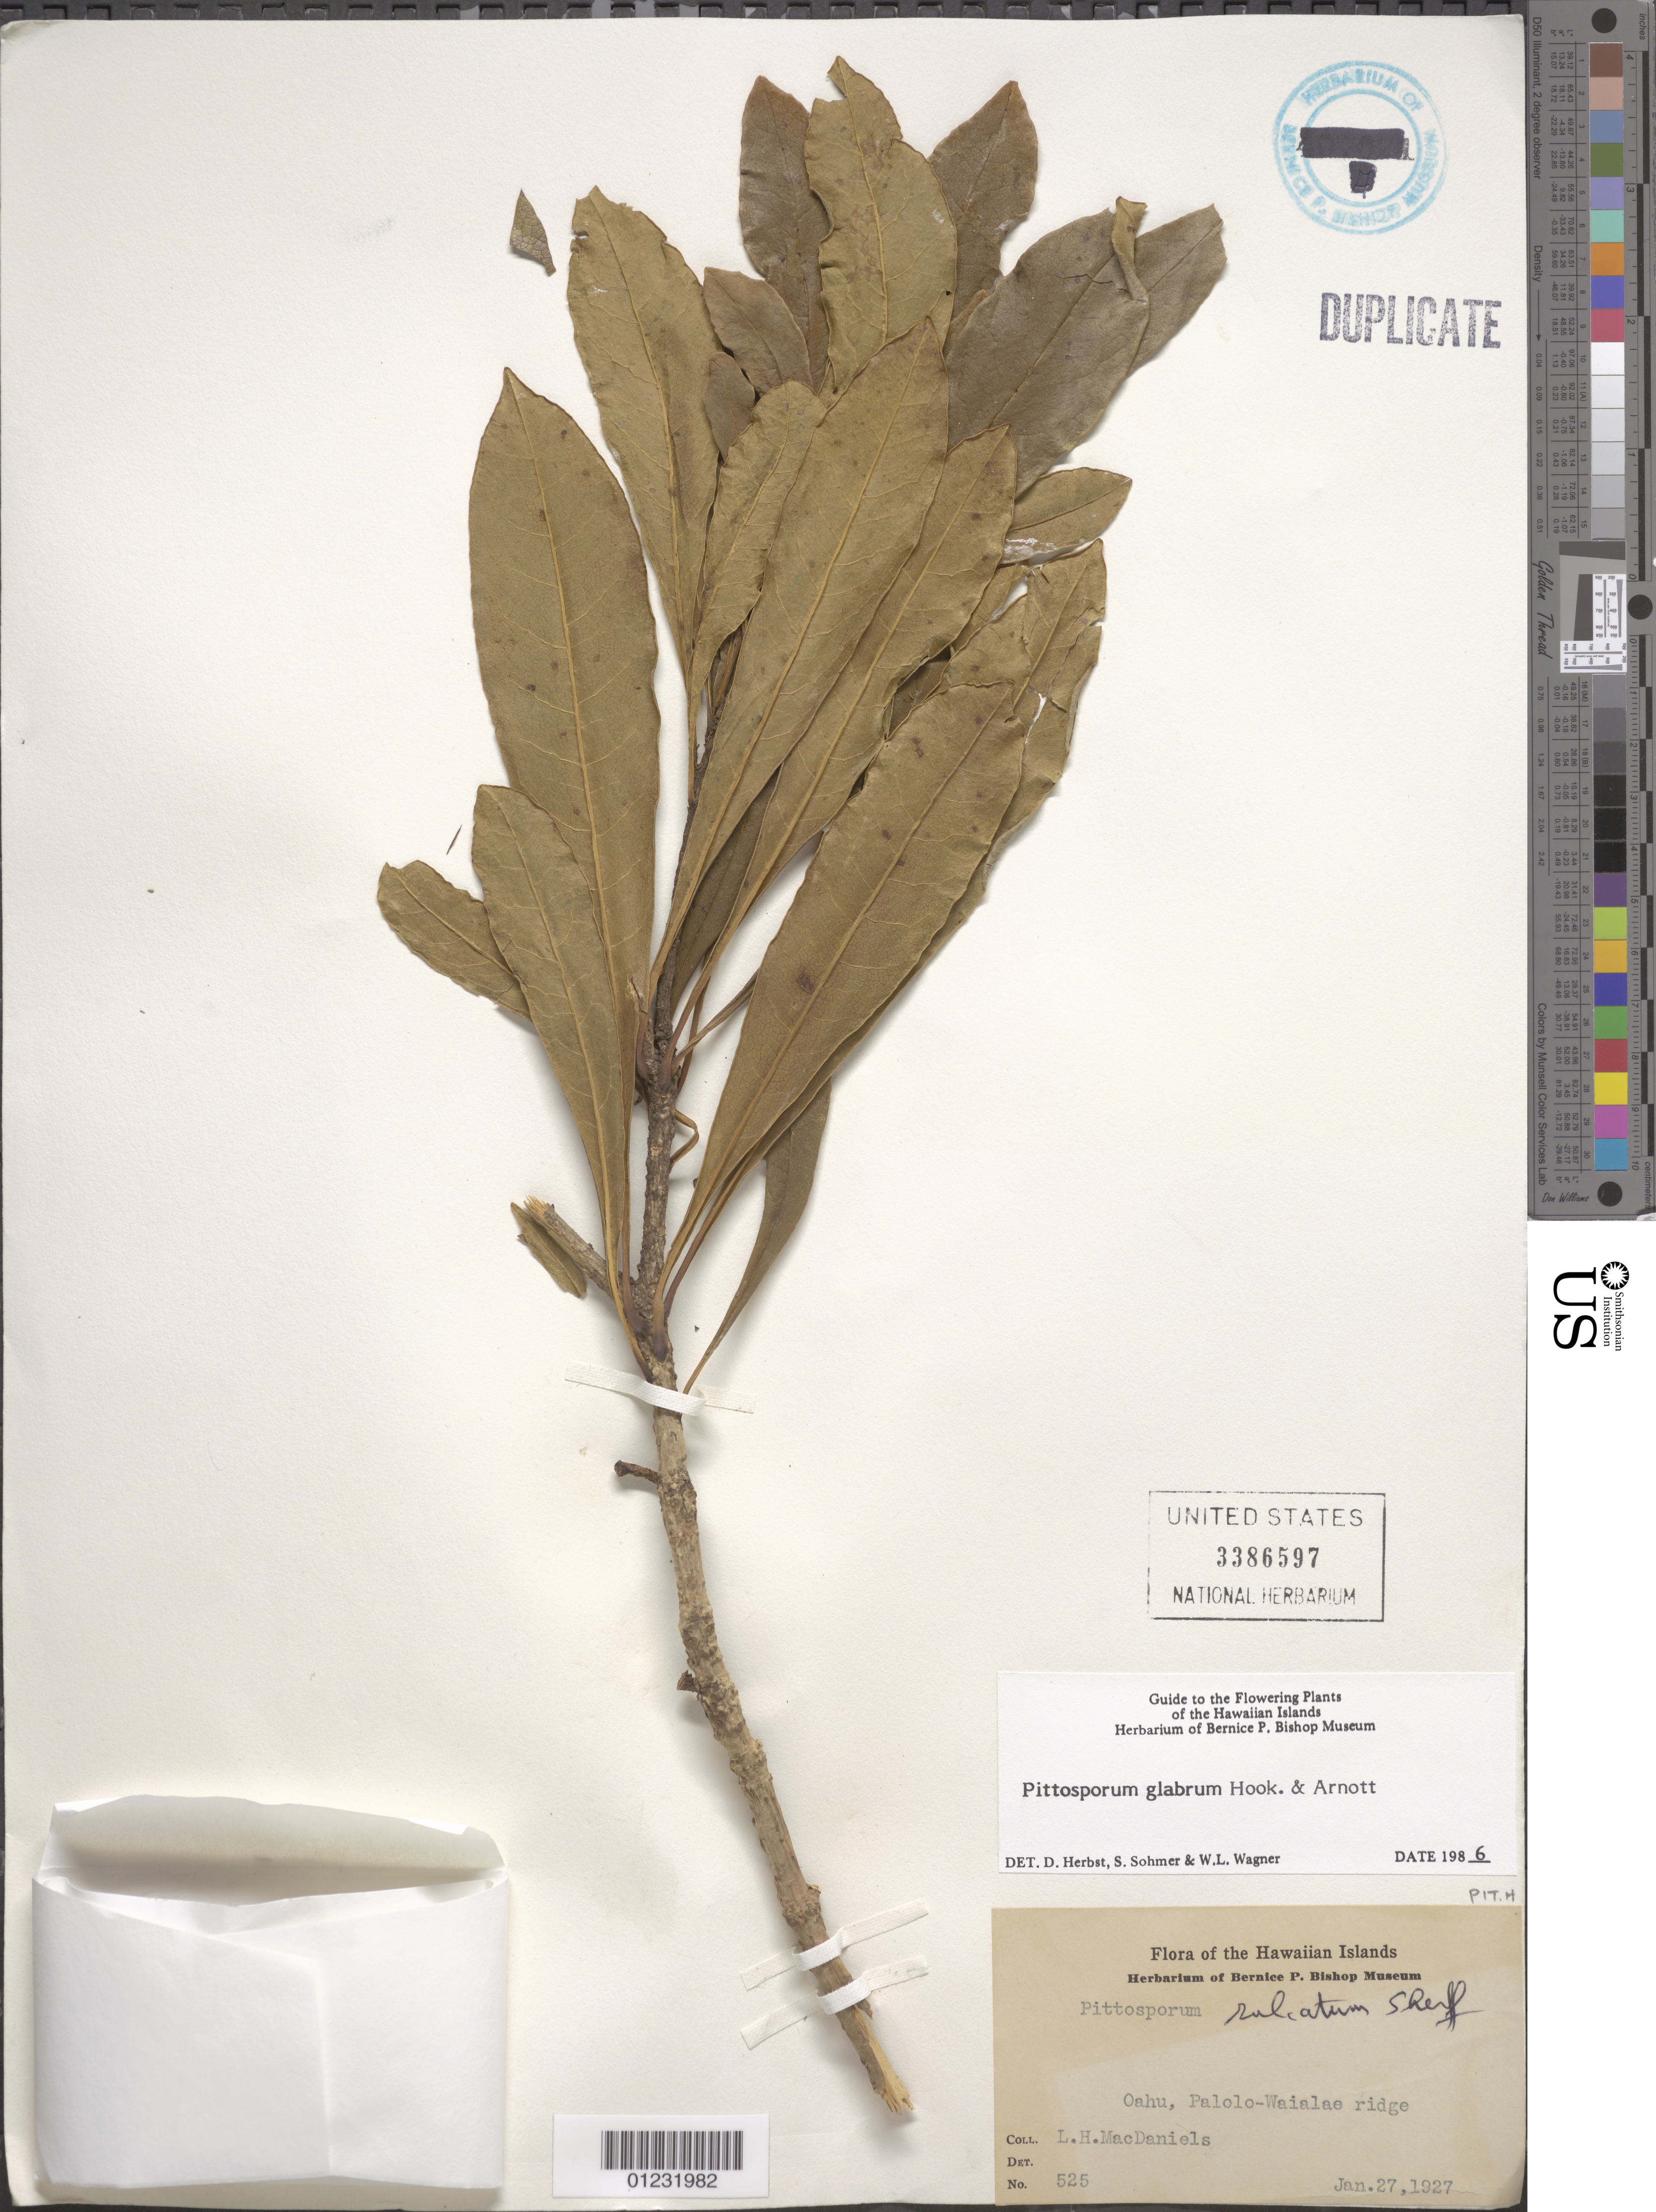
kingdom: Plantae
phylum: Tracheophyta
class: Magnoliopsida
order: Apiales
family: Pittosporaceae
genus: Pittosporum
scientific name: Pittosporum glabrum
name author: Hook. & Arn.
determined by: Herbst, D. R.; Sohmer, S. H.; Wagner, W. L.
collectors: L. MacDaniels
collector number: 525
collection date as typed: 27 Jan 1927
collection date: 1927-01-27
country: United States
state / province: Hawaii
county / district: Honolulu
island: Oahu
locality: Ridge between Palolo, and Waialae Valleys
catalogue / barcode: US 3386597